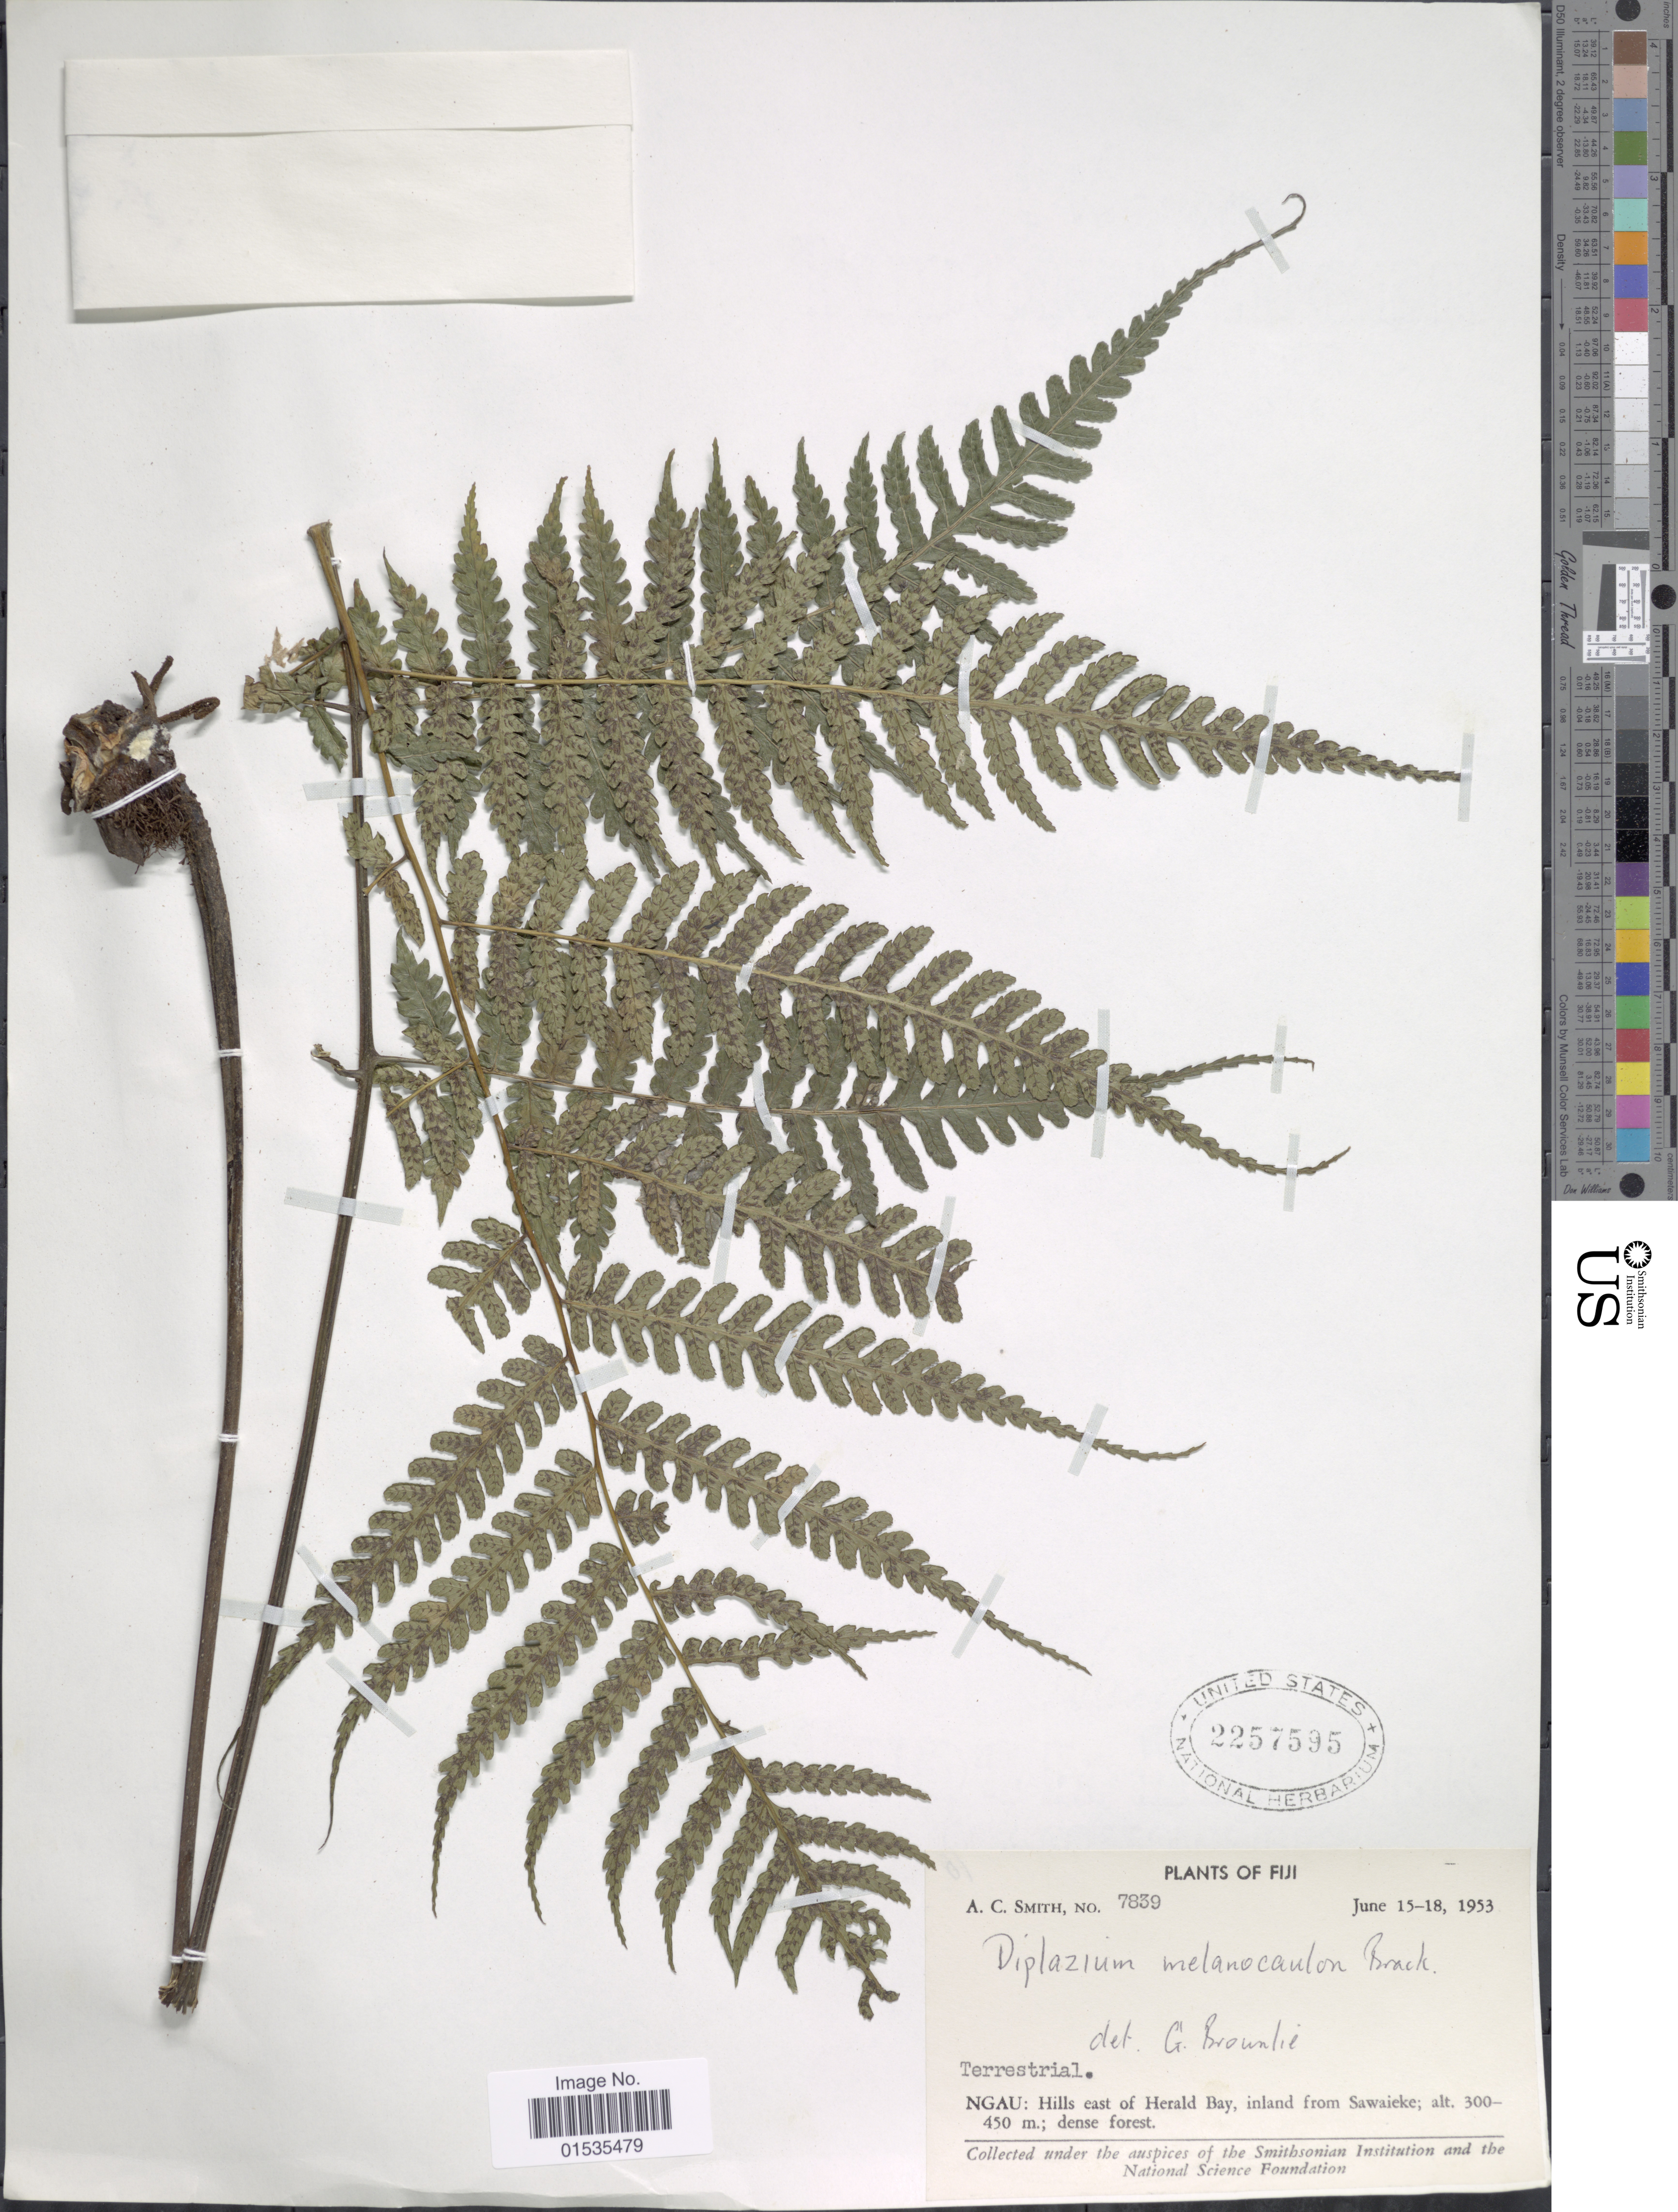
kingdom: Plantae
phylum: Tracheophyta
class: Polypodiopsida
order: Polypodiales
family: Athyriaceae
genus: Diplazium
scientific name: Diplazium melanocaulon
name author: Brack. in Wilkes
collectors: A. C. Smith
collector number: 7839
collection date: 1953-06-15/1953-06-18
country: Fiji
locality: Ngau: Hills east of Herald Bay, inland from Sawaieke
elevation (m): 450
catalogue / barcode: US 2257595